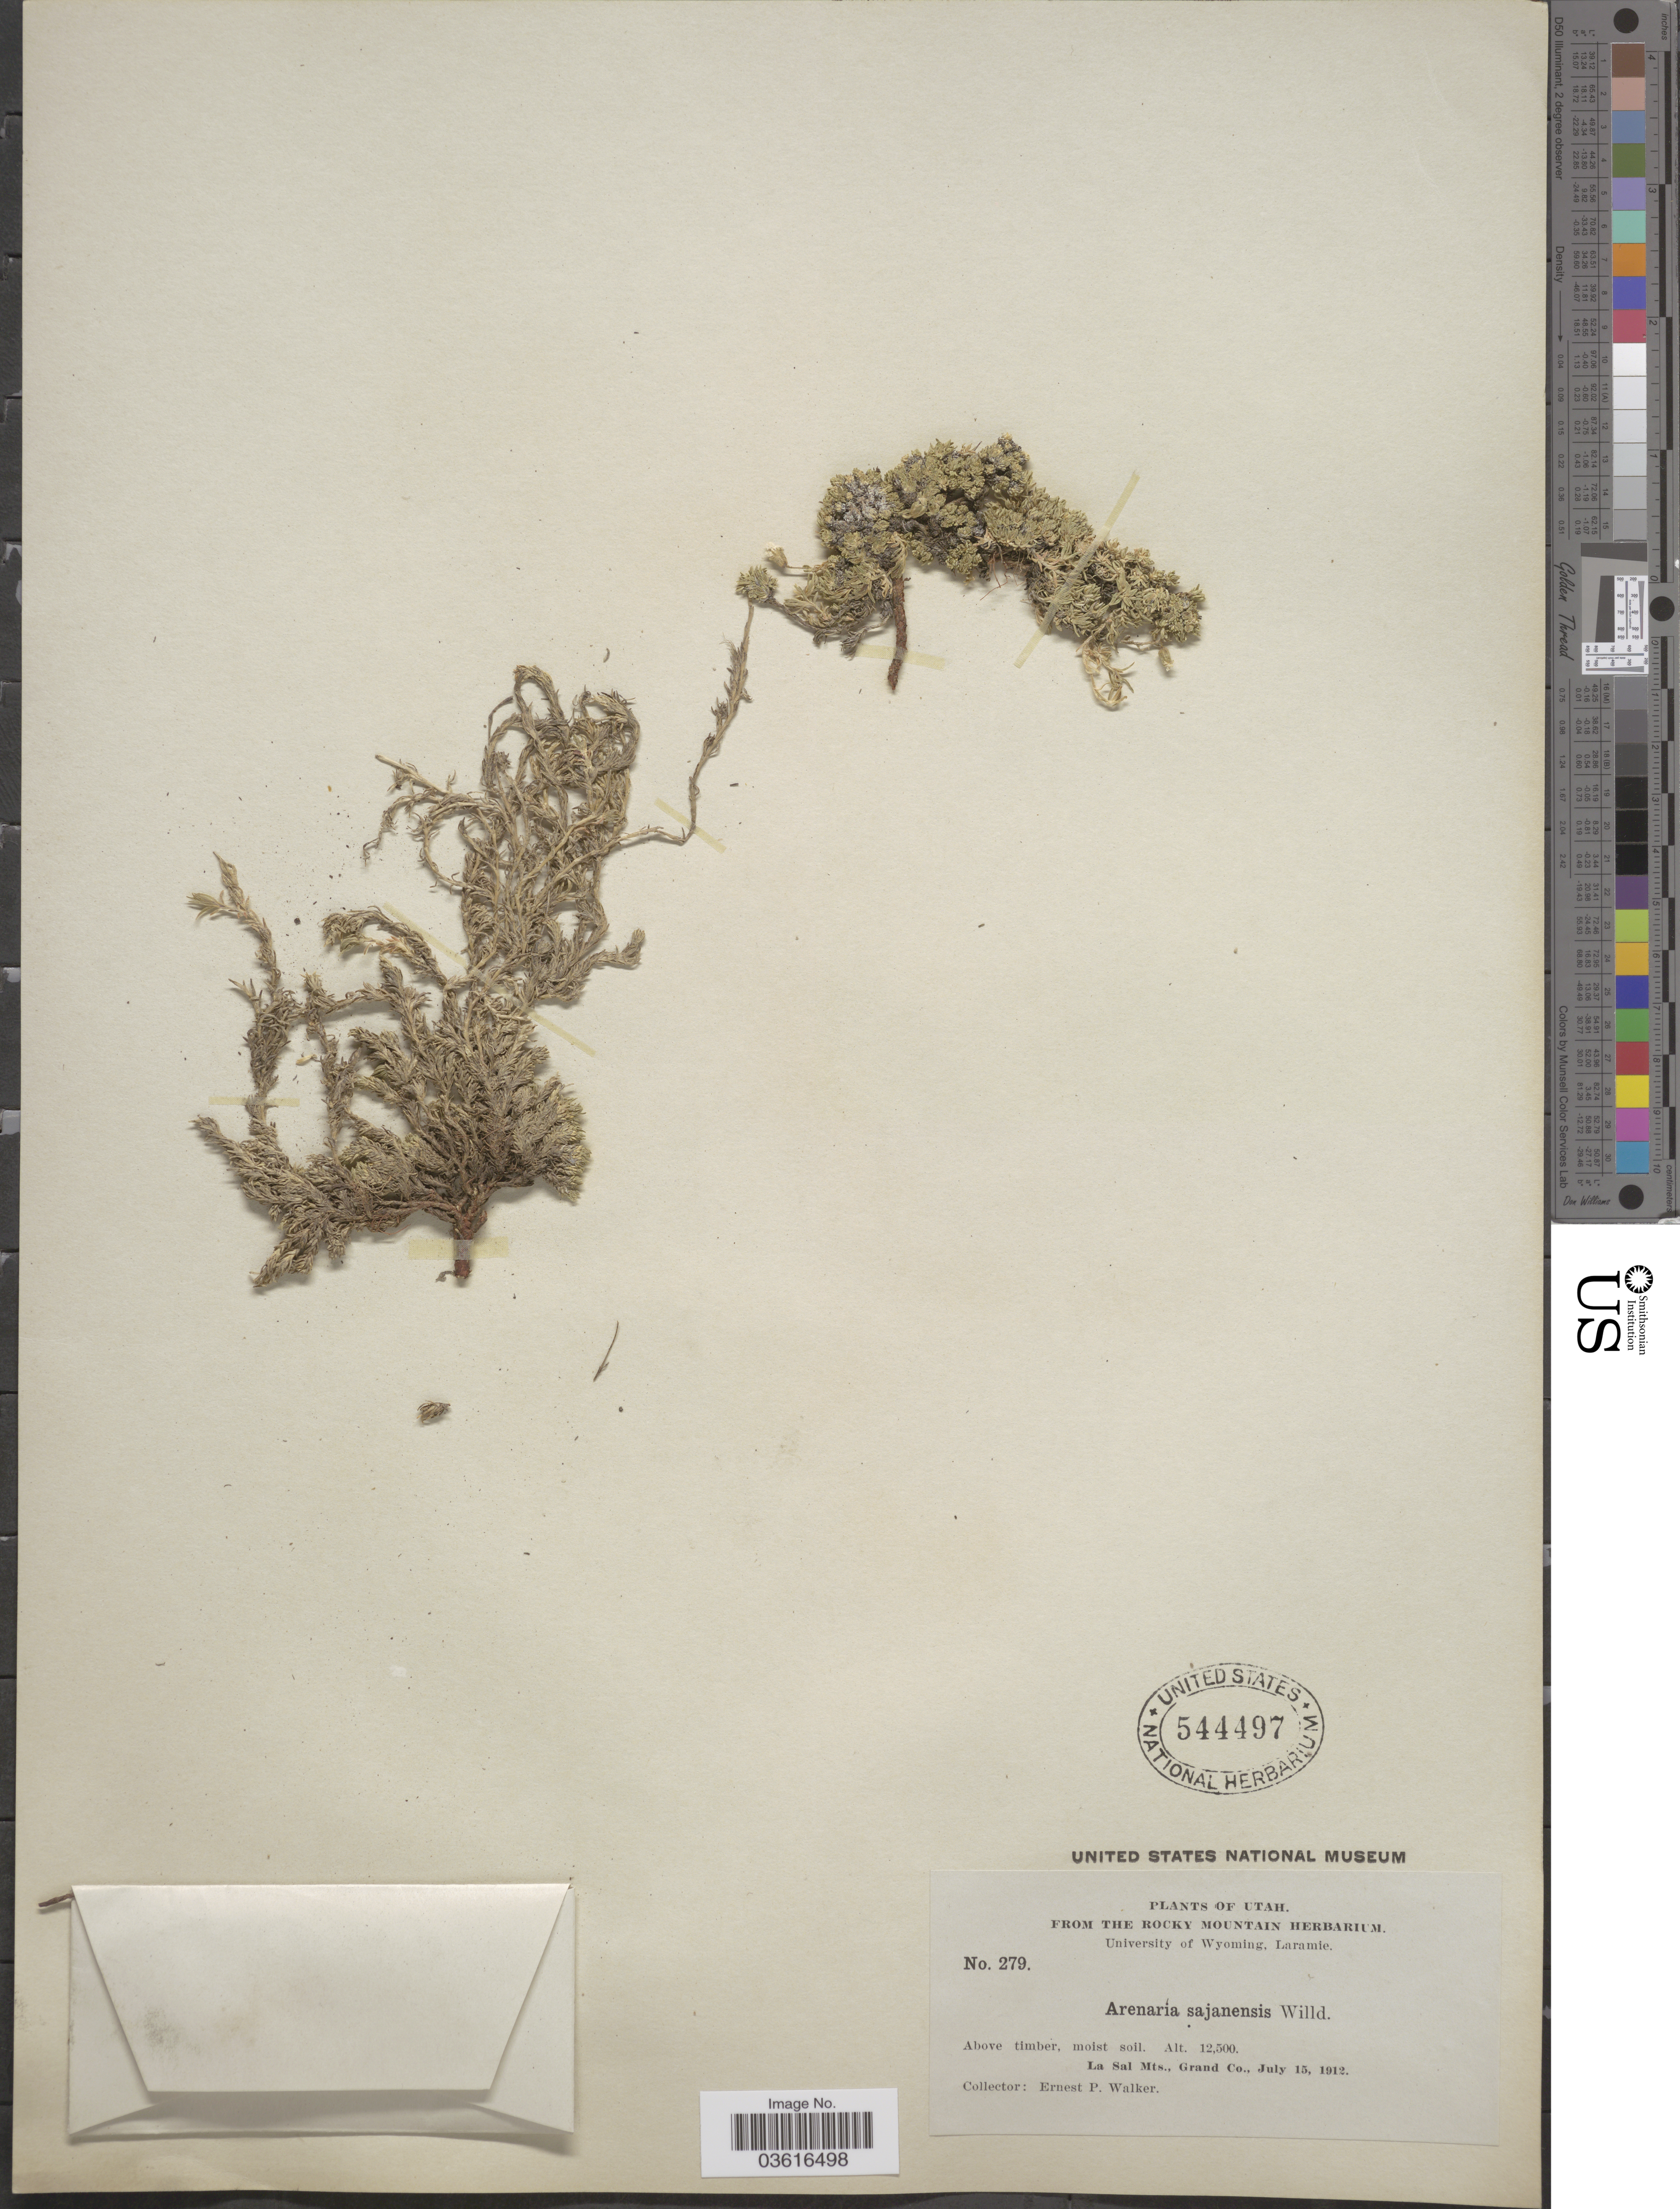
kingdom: Plantae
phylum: Tracheophyta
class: Magnoliopsida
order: Caryophyllales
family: Caryophyllaceae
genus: Cherleria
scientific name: Cherleria obtusiloba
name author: (Rydb.) A.J. Moore & Dillenb.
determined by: Strong, M. T., (US), Smithsonian Institution - National Museum of Natural History (UNITED STATES)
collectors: E. P. Walker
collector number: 279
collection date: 1912-07-15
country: United States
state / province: Utah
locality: La Sal Mts., Grand Co.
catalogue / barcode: US 544497